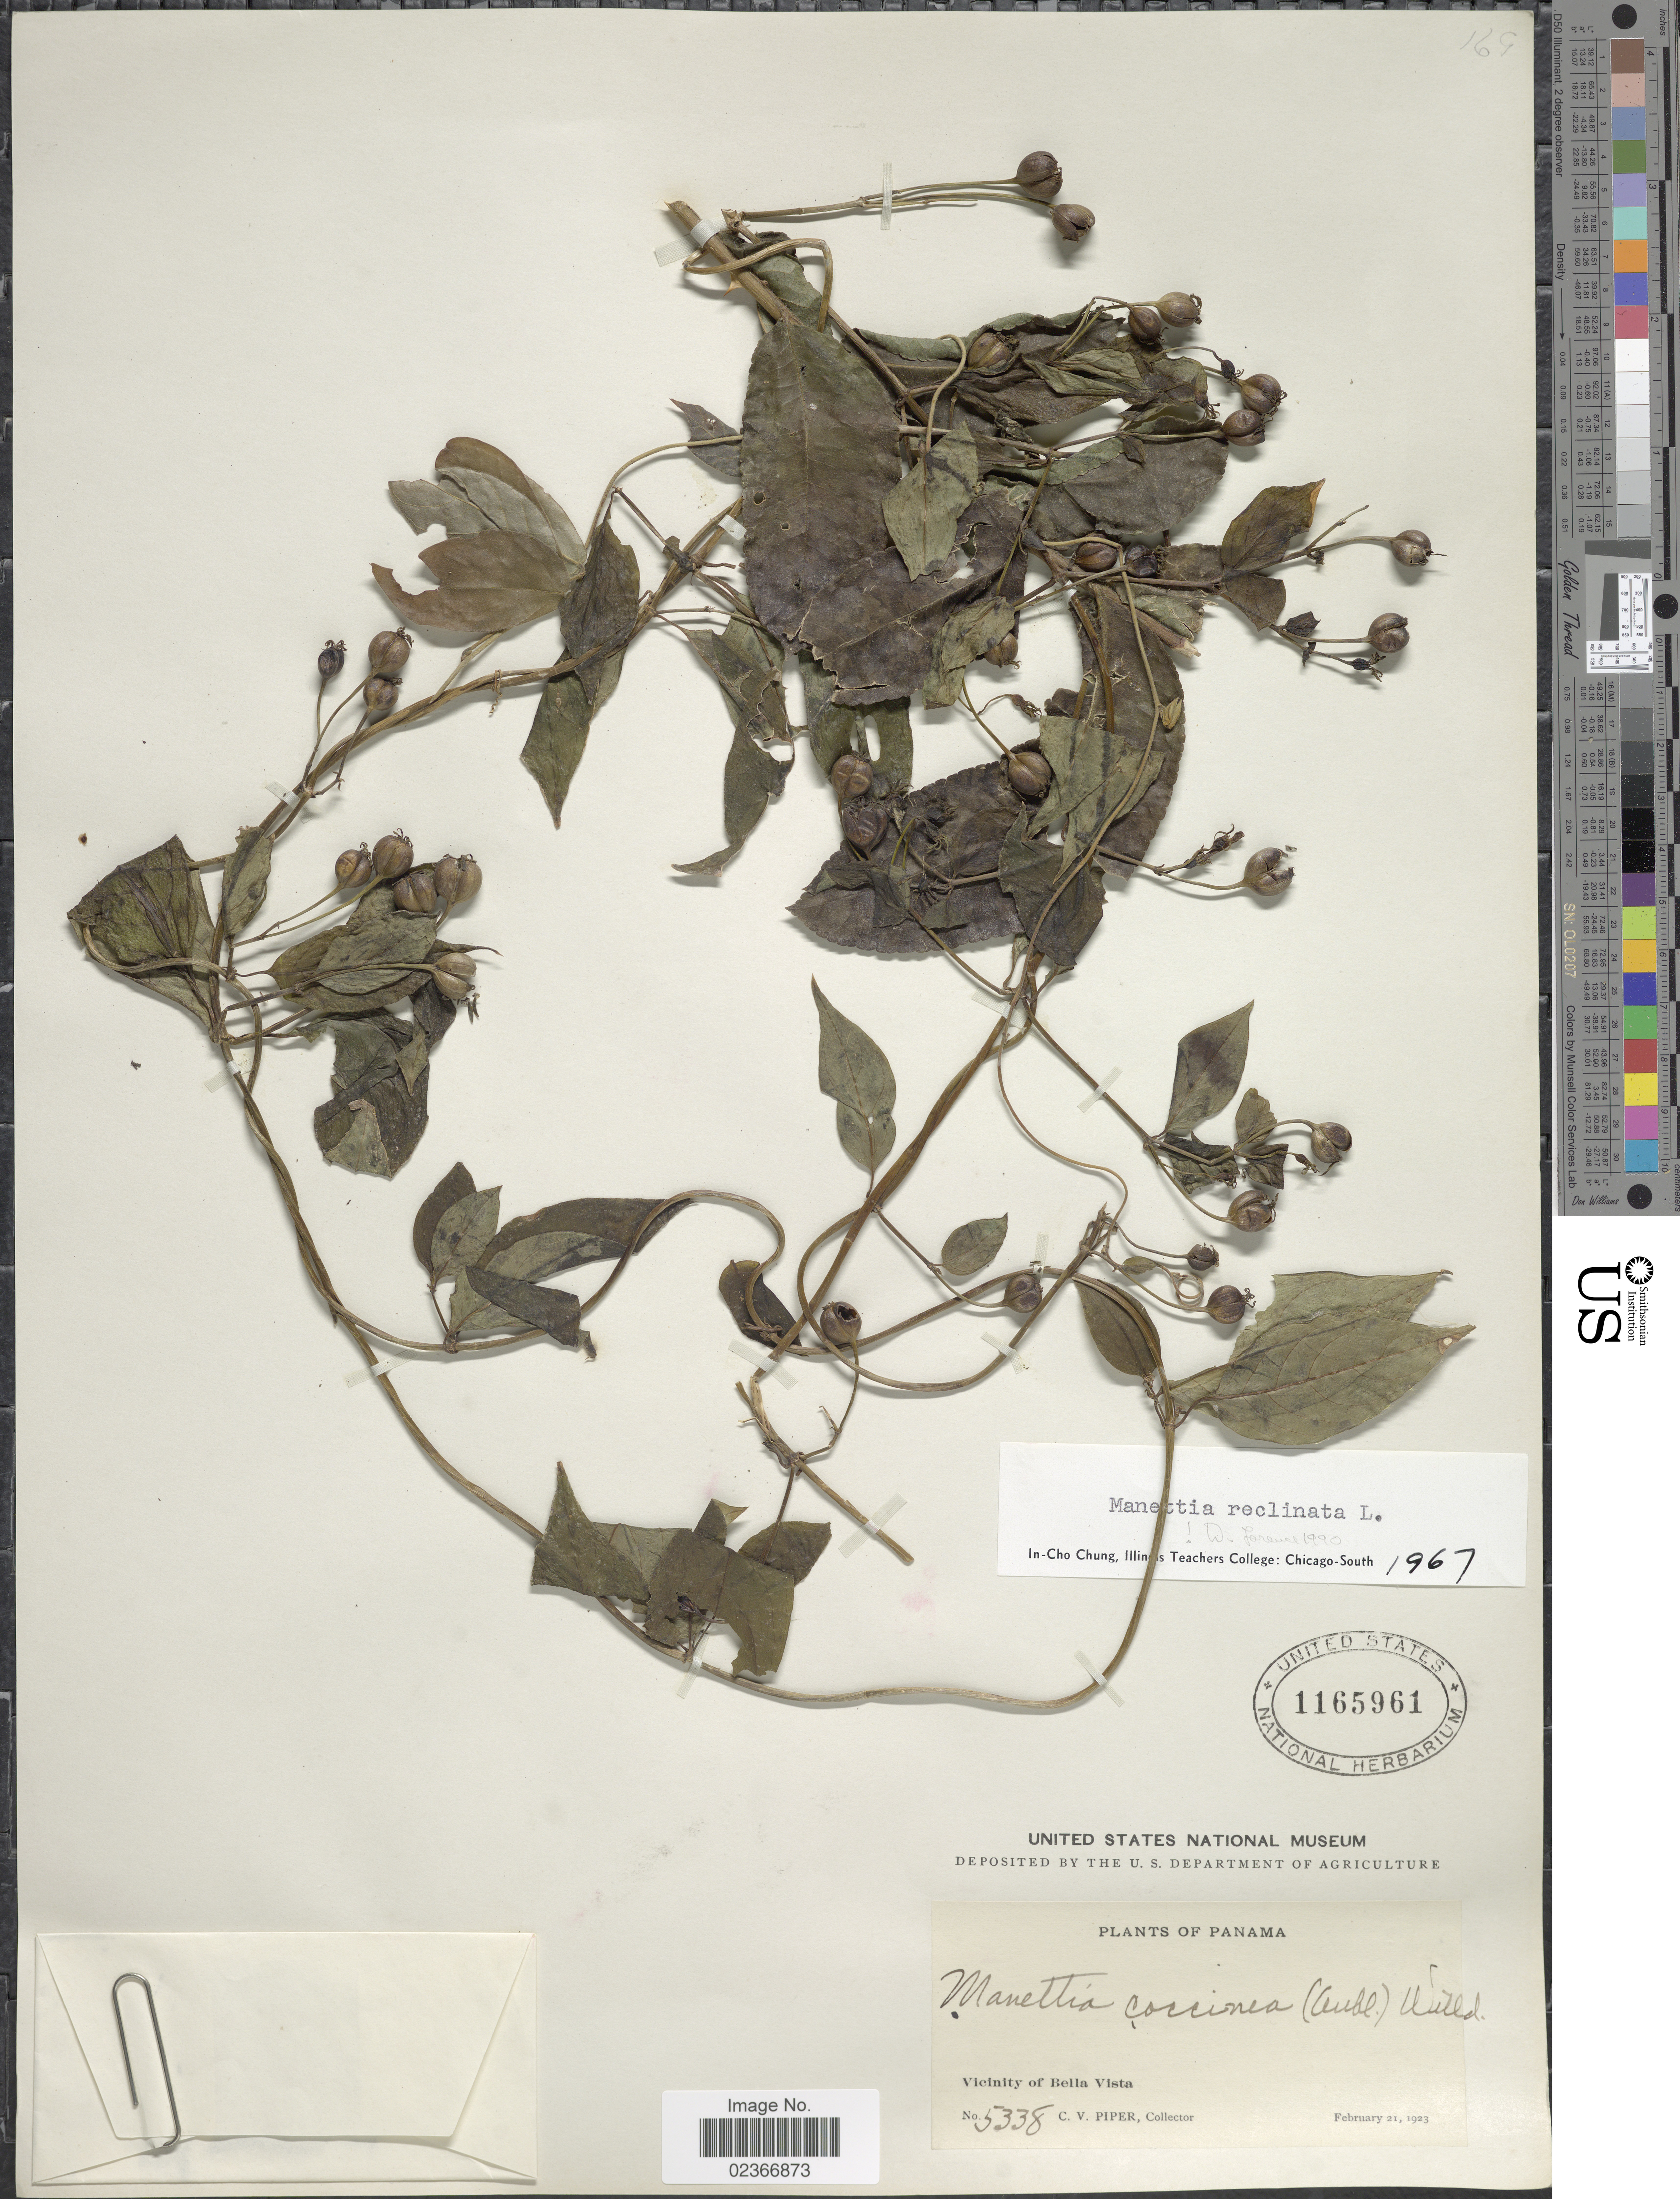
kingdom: Plantae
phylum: Tracheophyta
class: Magnoliopsida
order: Gentianales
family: Rubiaceae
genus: Manettia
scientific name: Manettia reclinata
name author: L.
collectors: C. V. Piper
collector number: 5228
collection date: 1923-02-21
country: Panama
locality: Vicinity of Bella Vista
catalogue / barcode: US 1165961